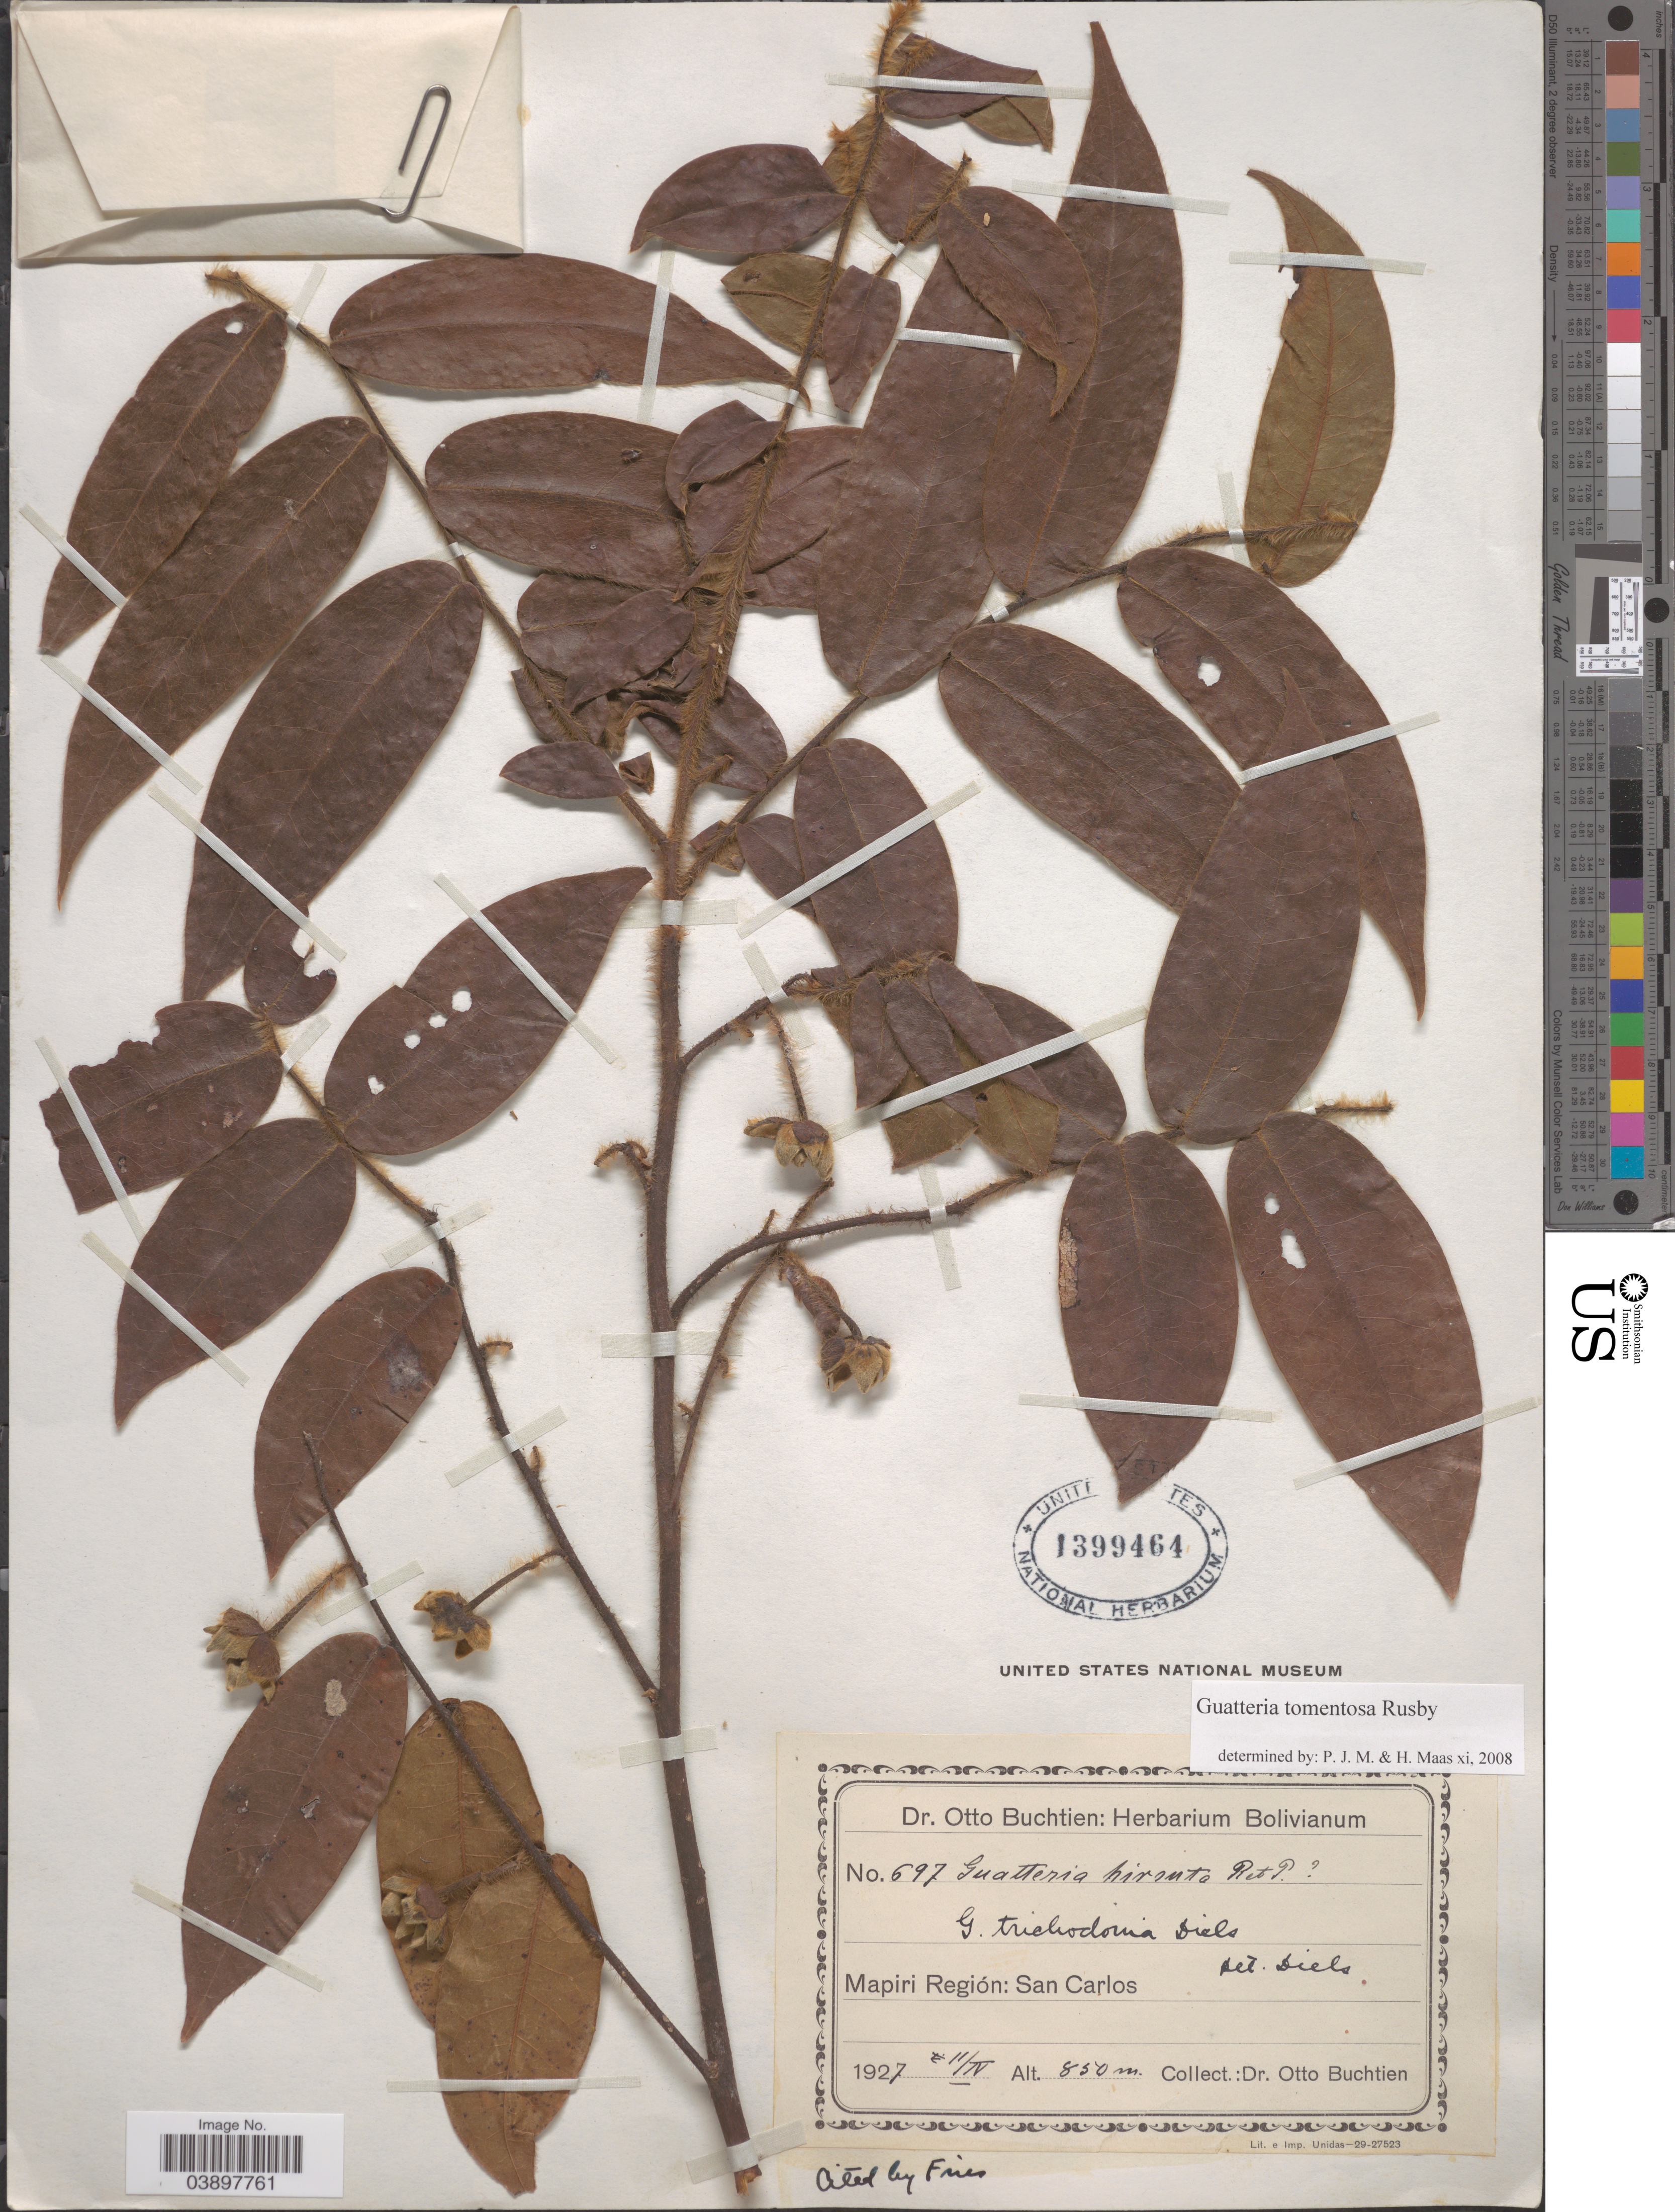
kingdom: Plantae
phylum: Tracheophyta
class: Magnoliopsida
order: Magnoliales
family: Annonaceae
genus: Guatteria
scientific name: Guatteria tomentosa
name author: Rusby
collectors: O. Buchtien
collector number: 697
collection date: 1927-04-11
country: Bolivia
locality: Mapiri Región: San Carlos.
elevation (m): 850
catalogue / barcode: US 1399464